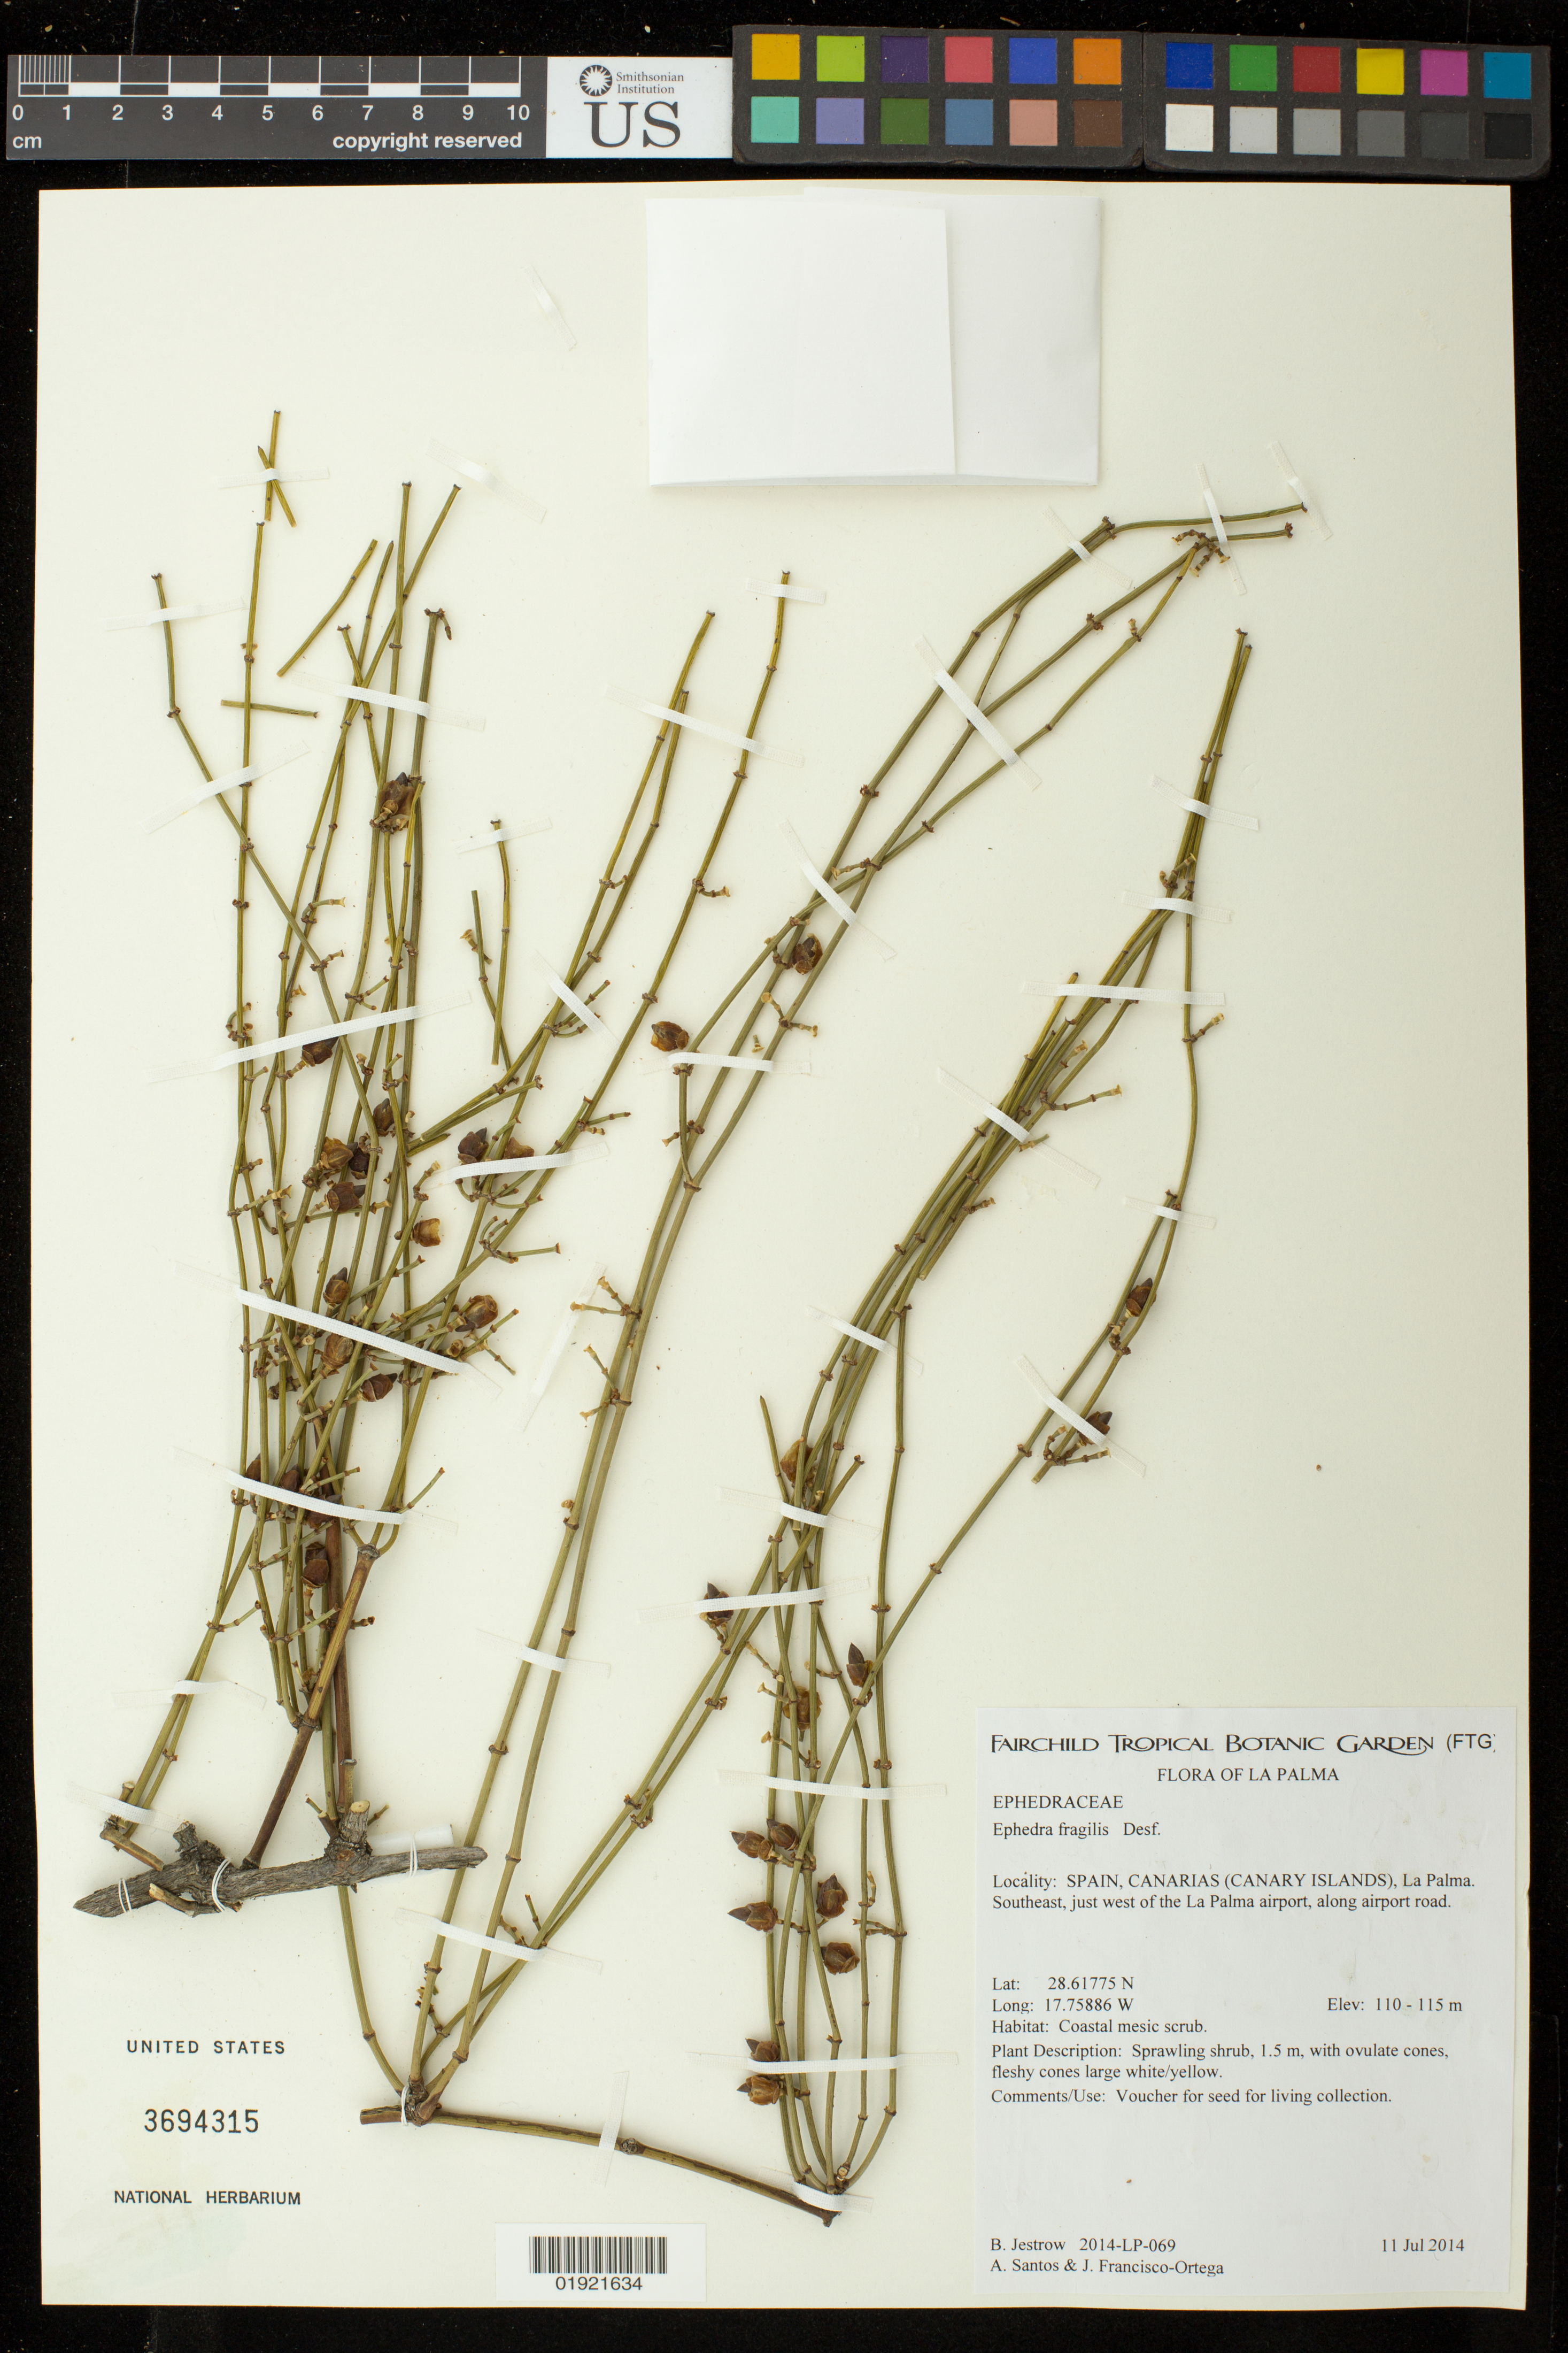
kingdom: Plantae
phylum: Tracheophyta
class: Gnetopsida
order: Ephedrales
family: Ephedraceae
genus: Ephedra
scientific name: Ephedra fragilis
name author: Desf.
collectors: B. Jestrow, A. Santos & J. Francisco-Ortega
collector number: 2014-LP-069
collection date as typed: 11 Jul 2014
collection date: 2014-07-11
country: Spain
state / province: Canarias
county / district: Santa Cruz de Tenerife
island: La Palma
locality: La Palma. Southeast, just west of the La Palma airport, along airport road.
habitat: coastal mesic scrub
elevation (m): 110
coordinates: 28.61775 N, 17.75886 W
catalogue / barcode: US 3694315